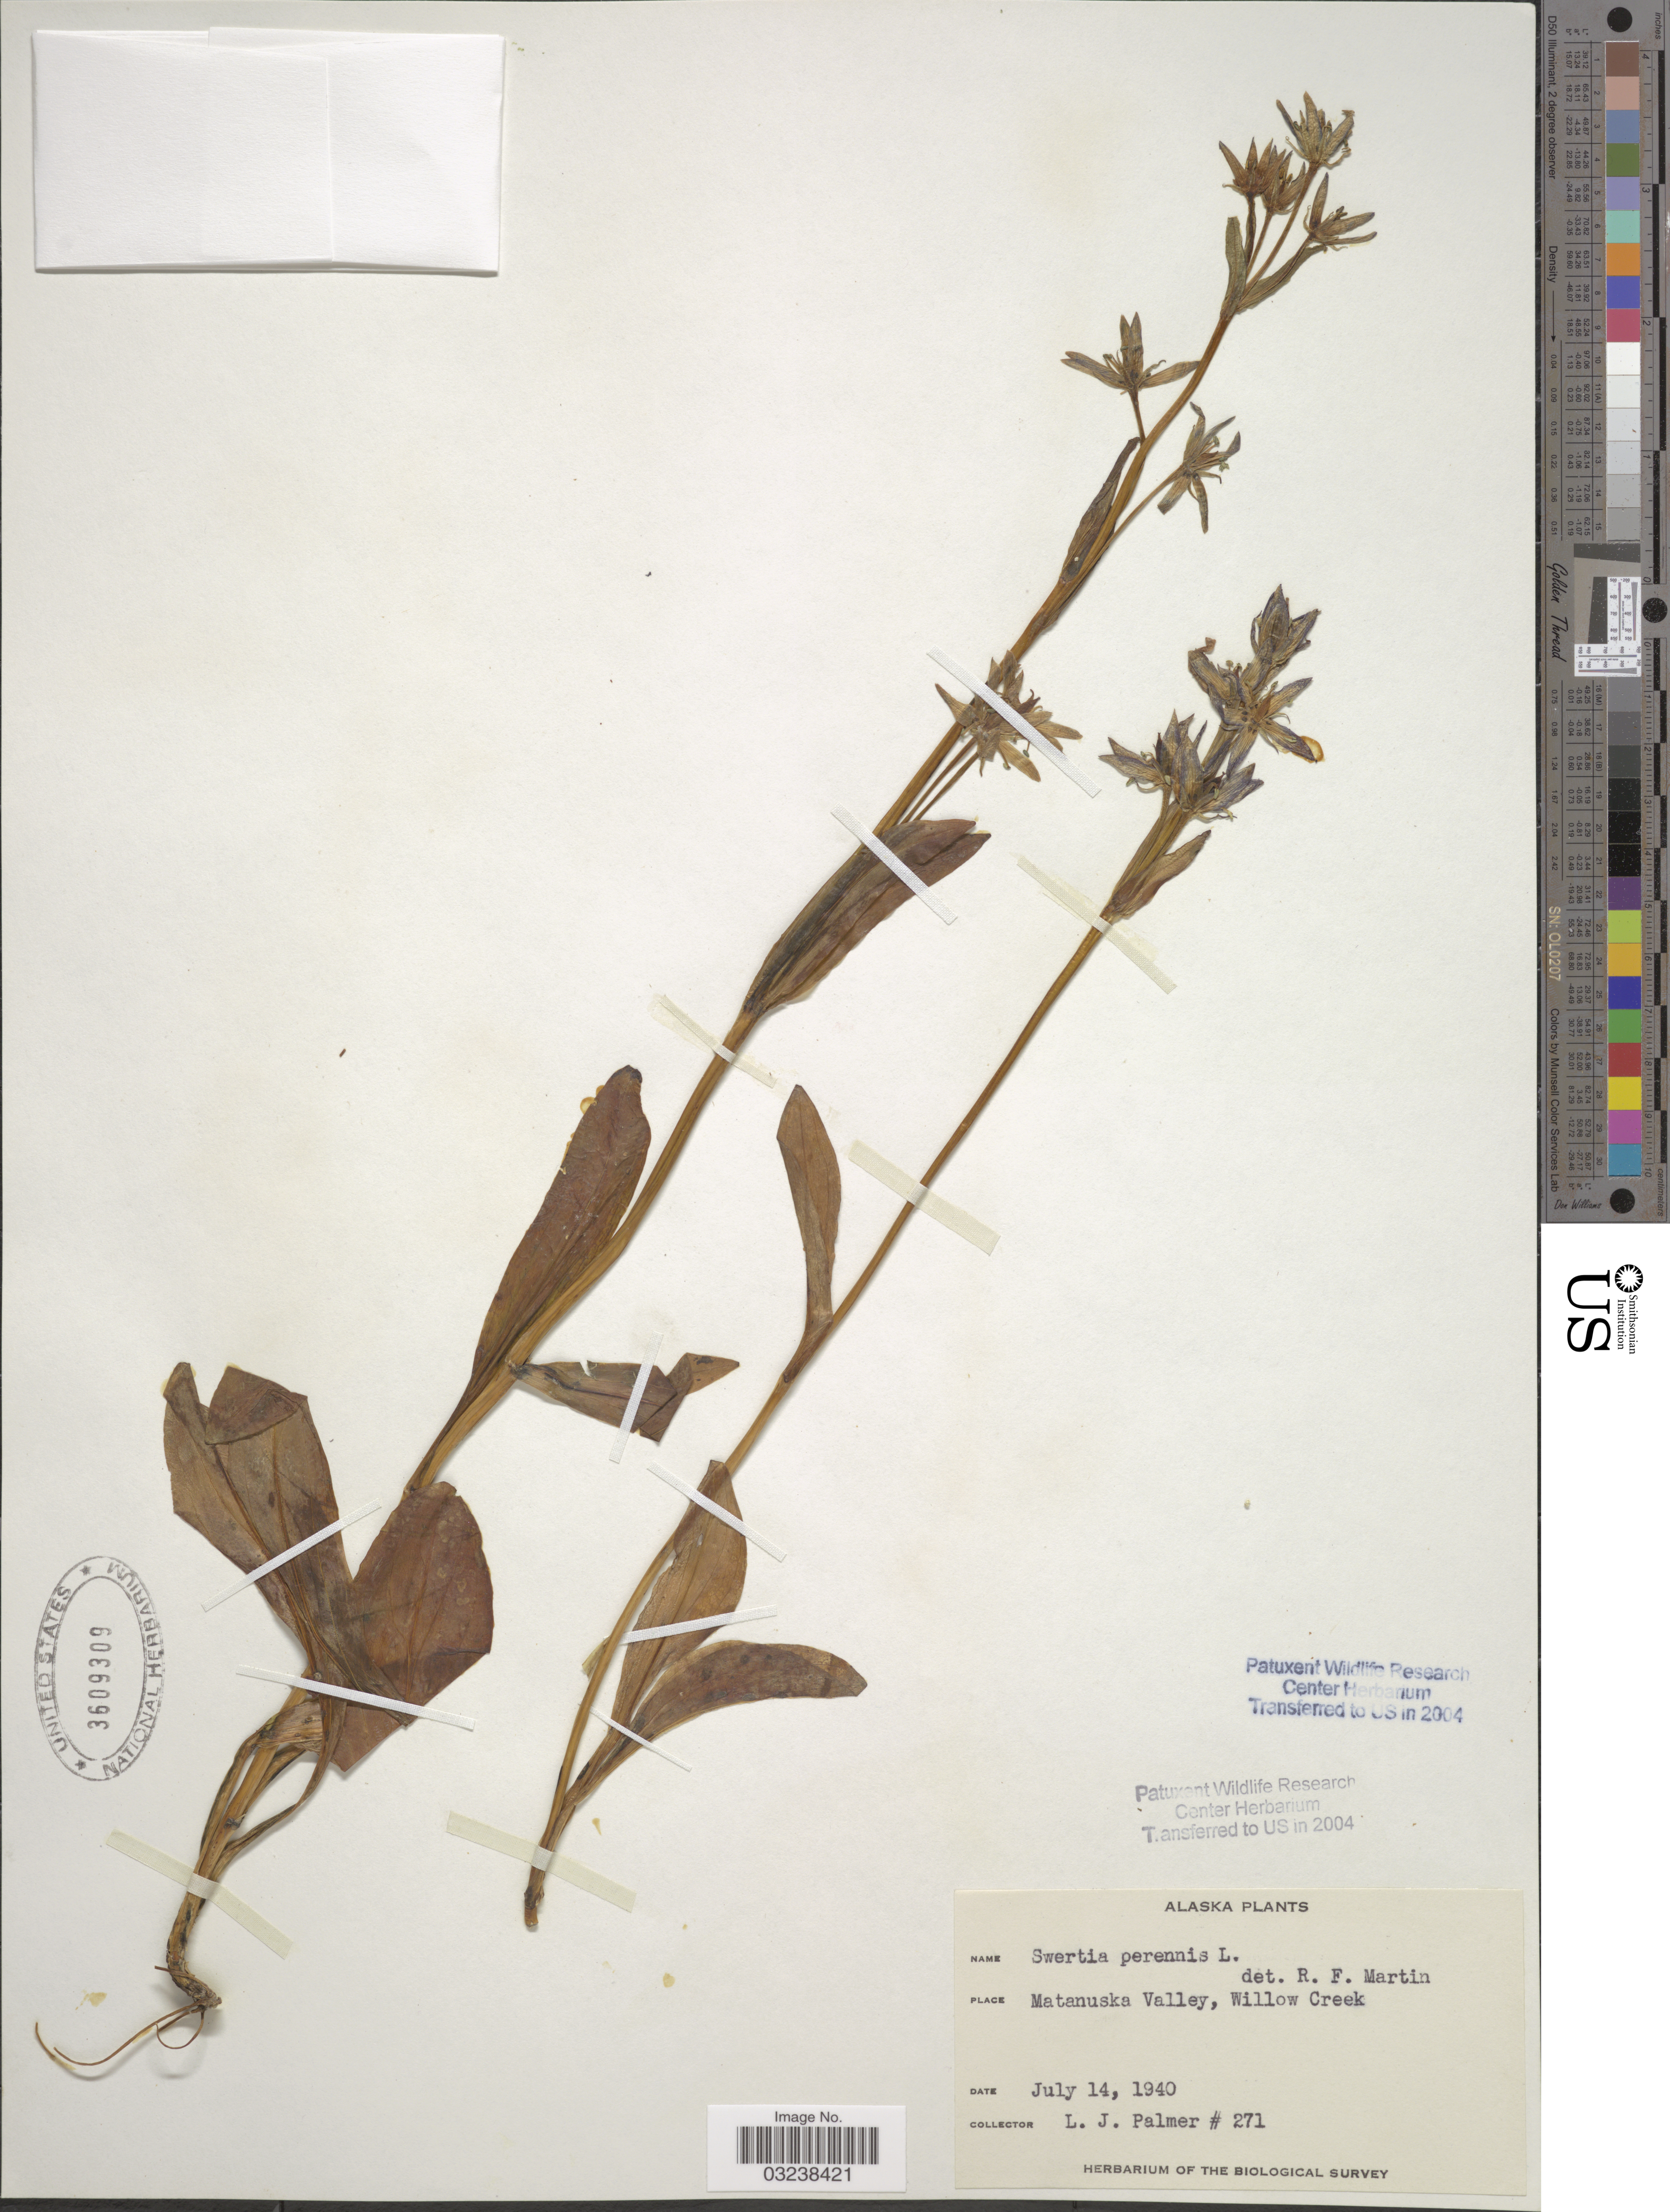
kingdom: Plantae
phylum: Tracheophyta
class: Magnoliopsida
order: Gentianales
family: Gentianaceae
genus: Swertia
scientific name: Swertia perennis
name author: L.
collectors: L. J. Palmer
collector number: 271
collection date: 1940-07-14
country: United States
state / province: Alaska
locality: Matanuska Valley, Willow Creek.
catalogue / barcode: US 3609309